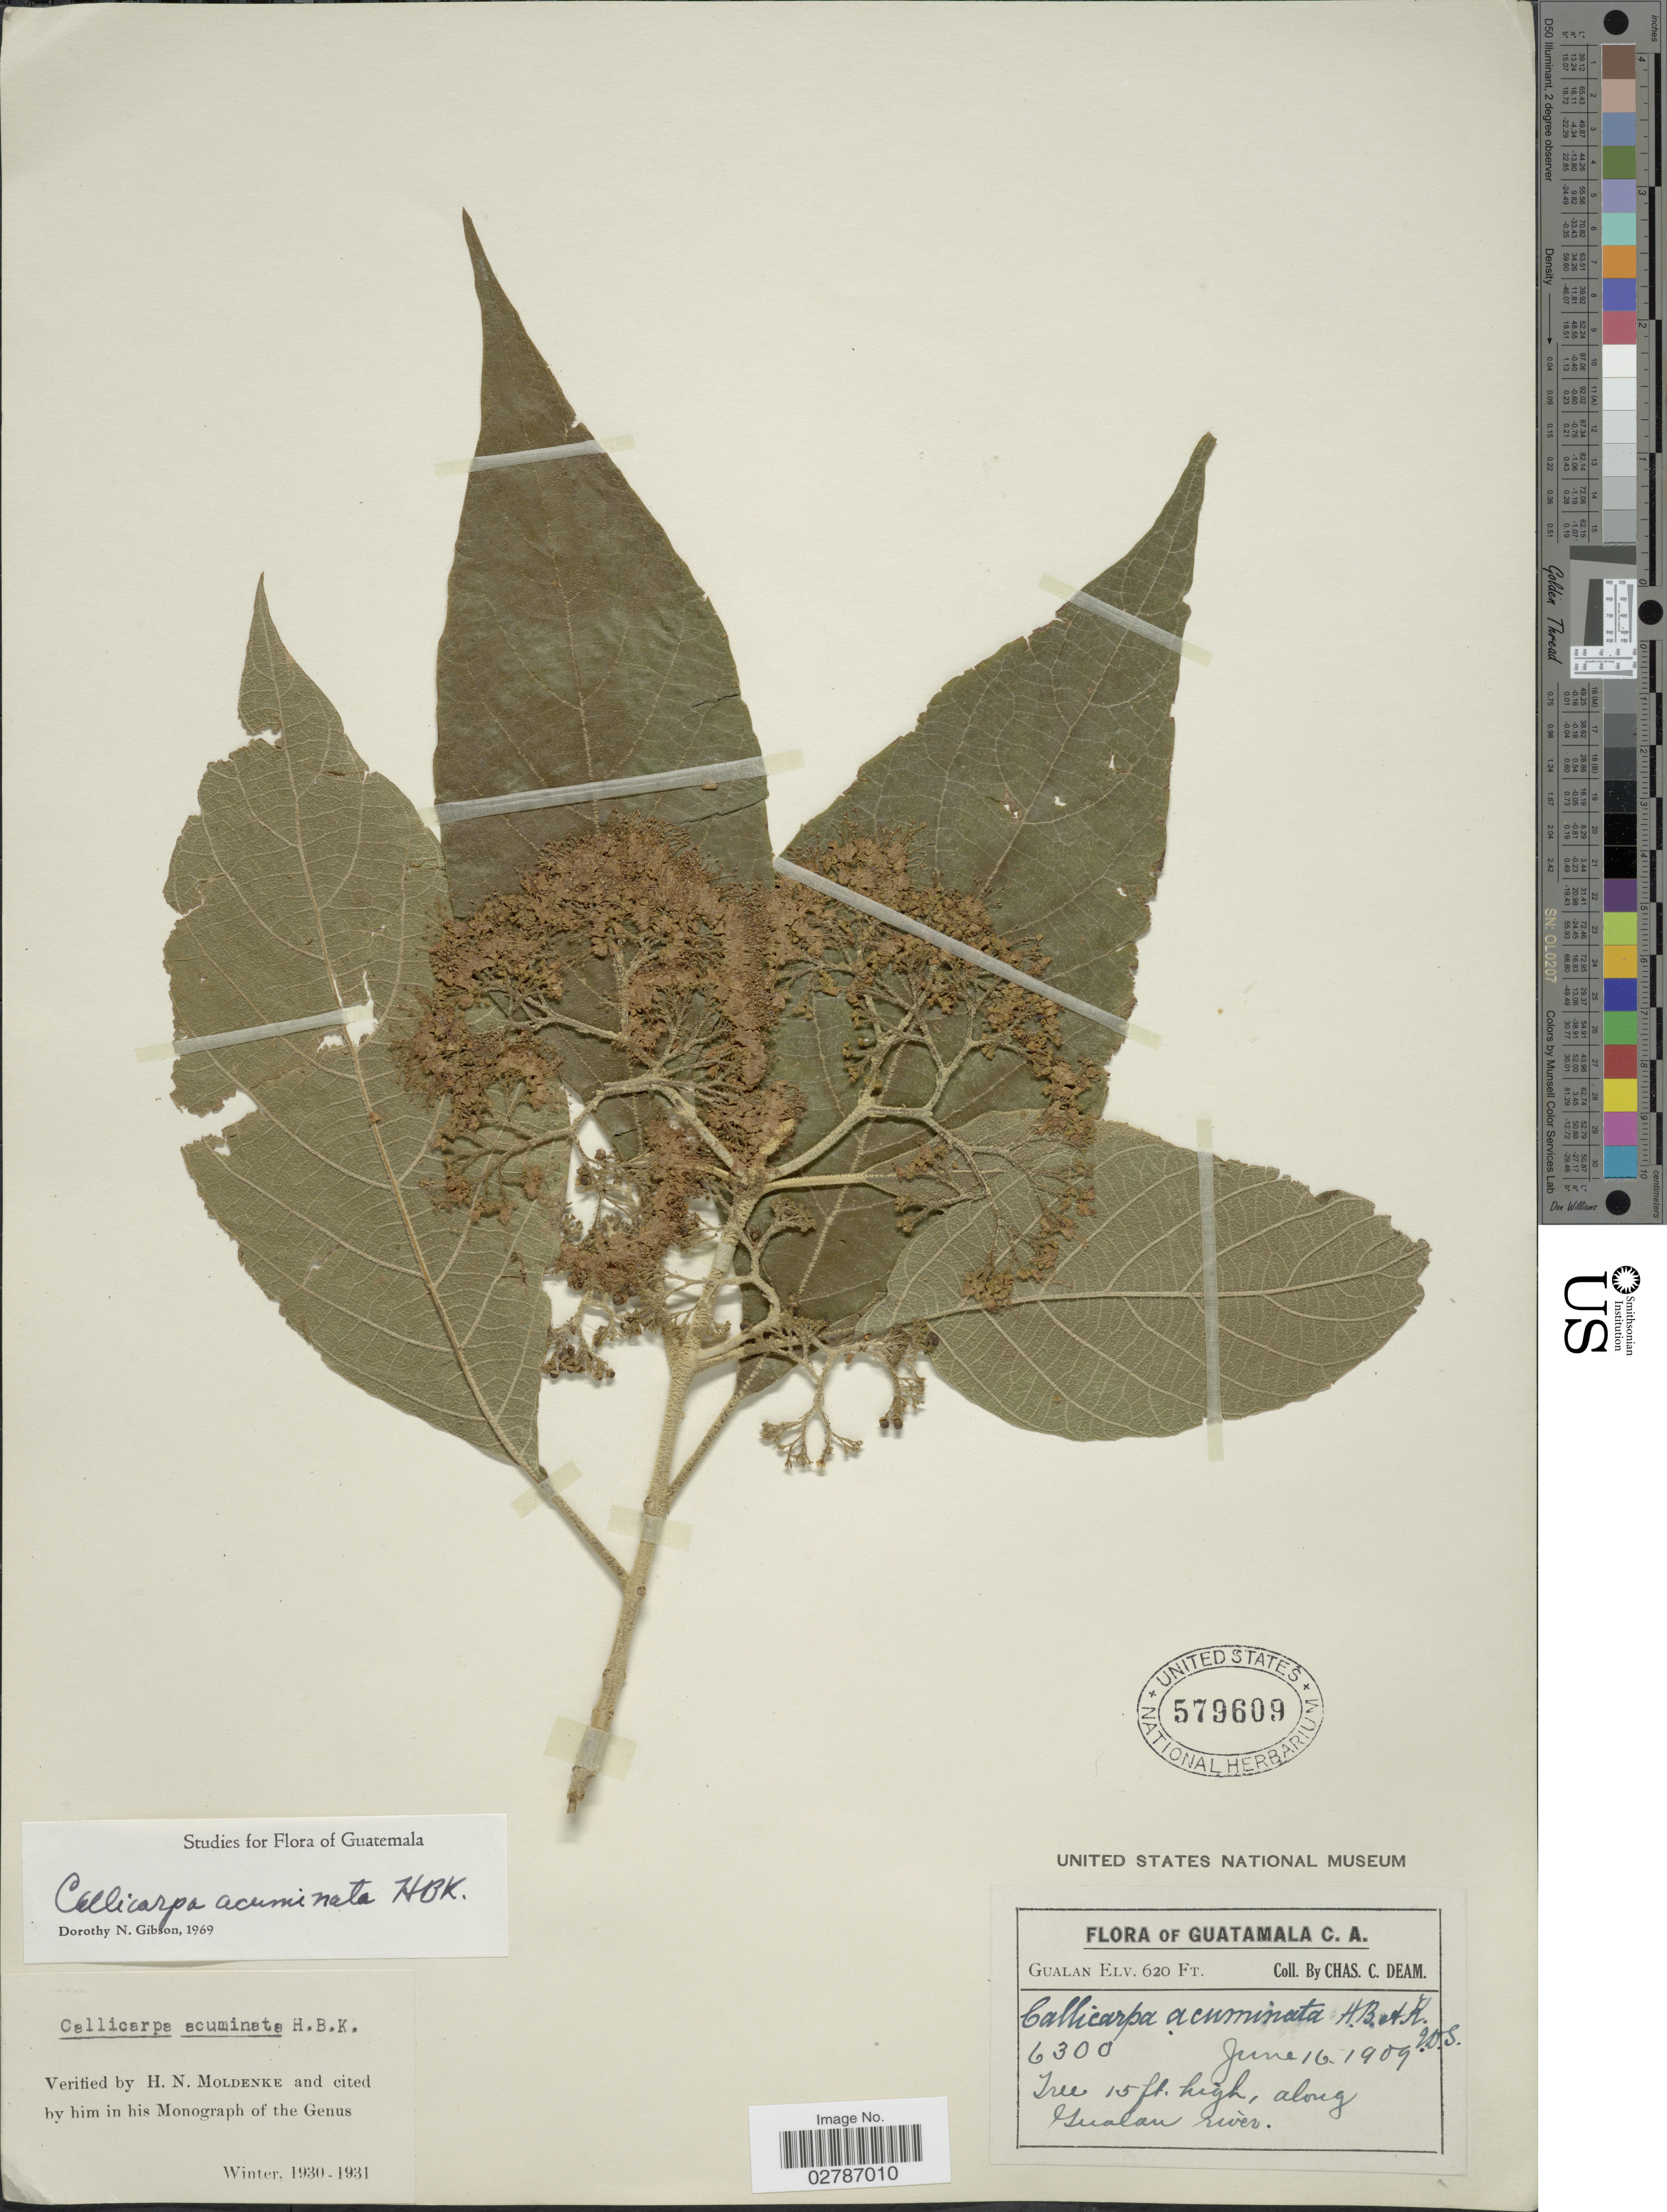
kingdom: Plantae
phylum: Tracheophyta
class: Magnoliopsida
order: Lamiales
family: Lamiaceae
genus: Callicarpa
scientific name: Callicarpa acuminata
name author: Kunth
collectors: C. C. Deam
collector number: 6300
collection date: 1909-06-16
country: Guatemala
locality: Gualan. Along Gualan River.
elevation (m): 189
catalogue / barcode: US 579609